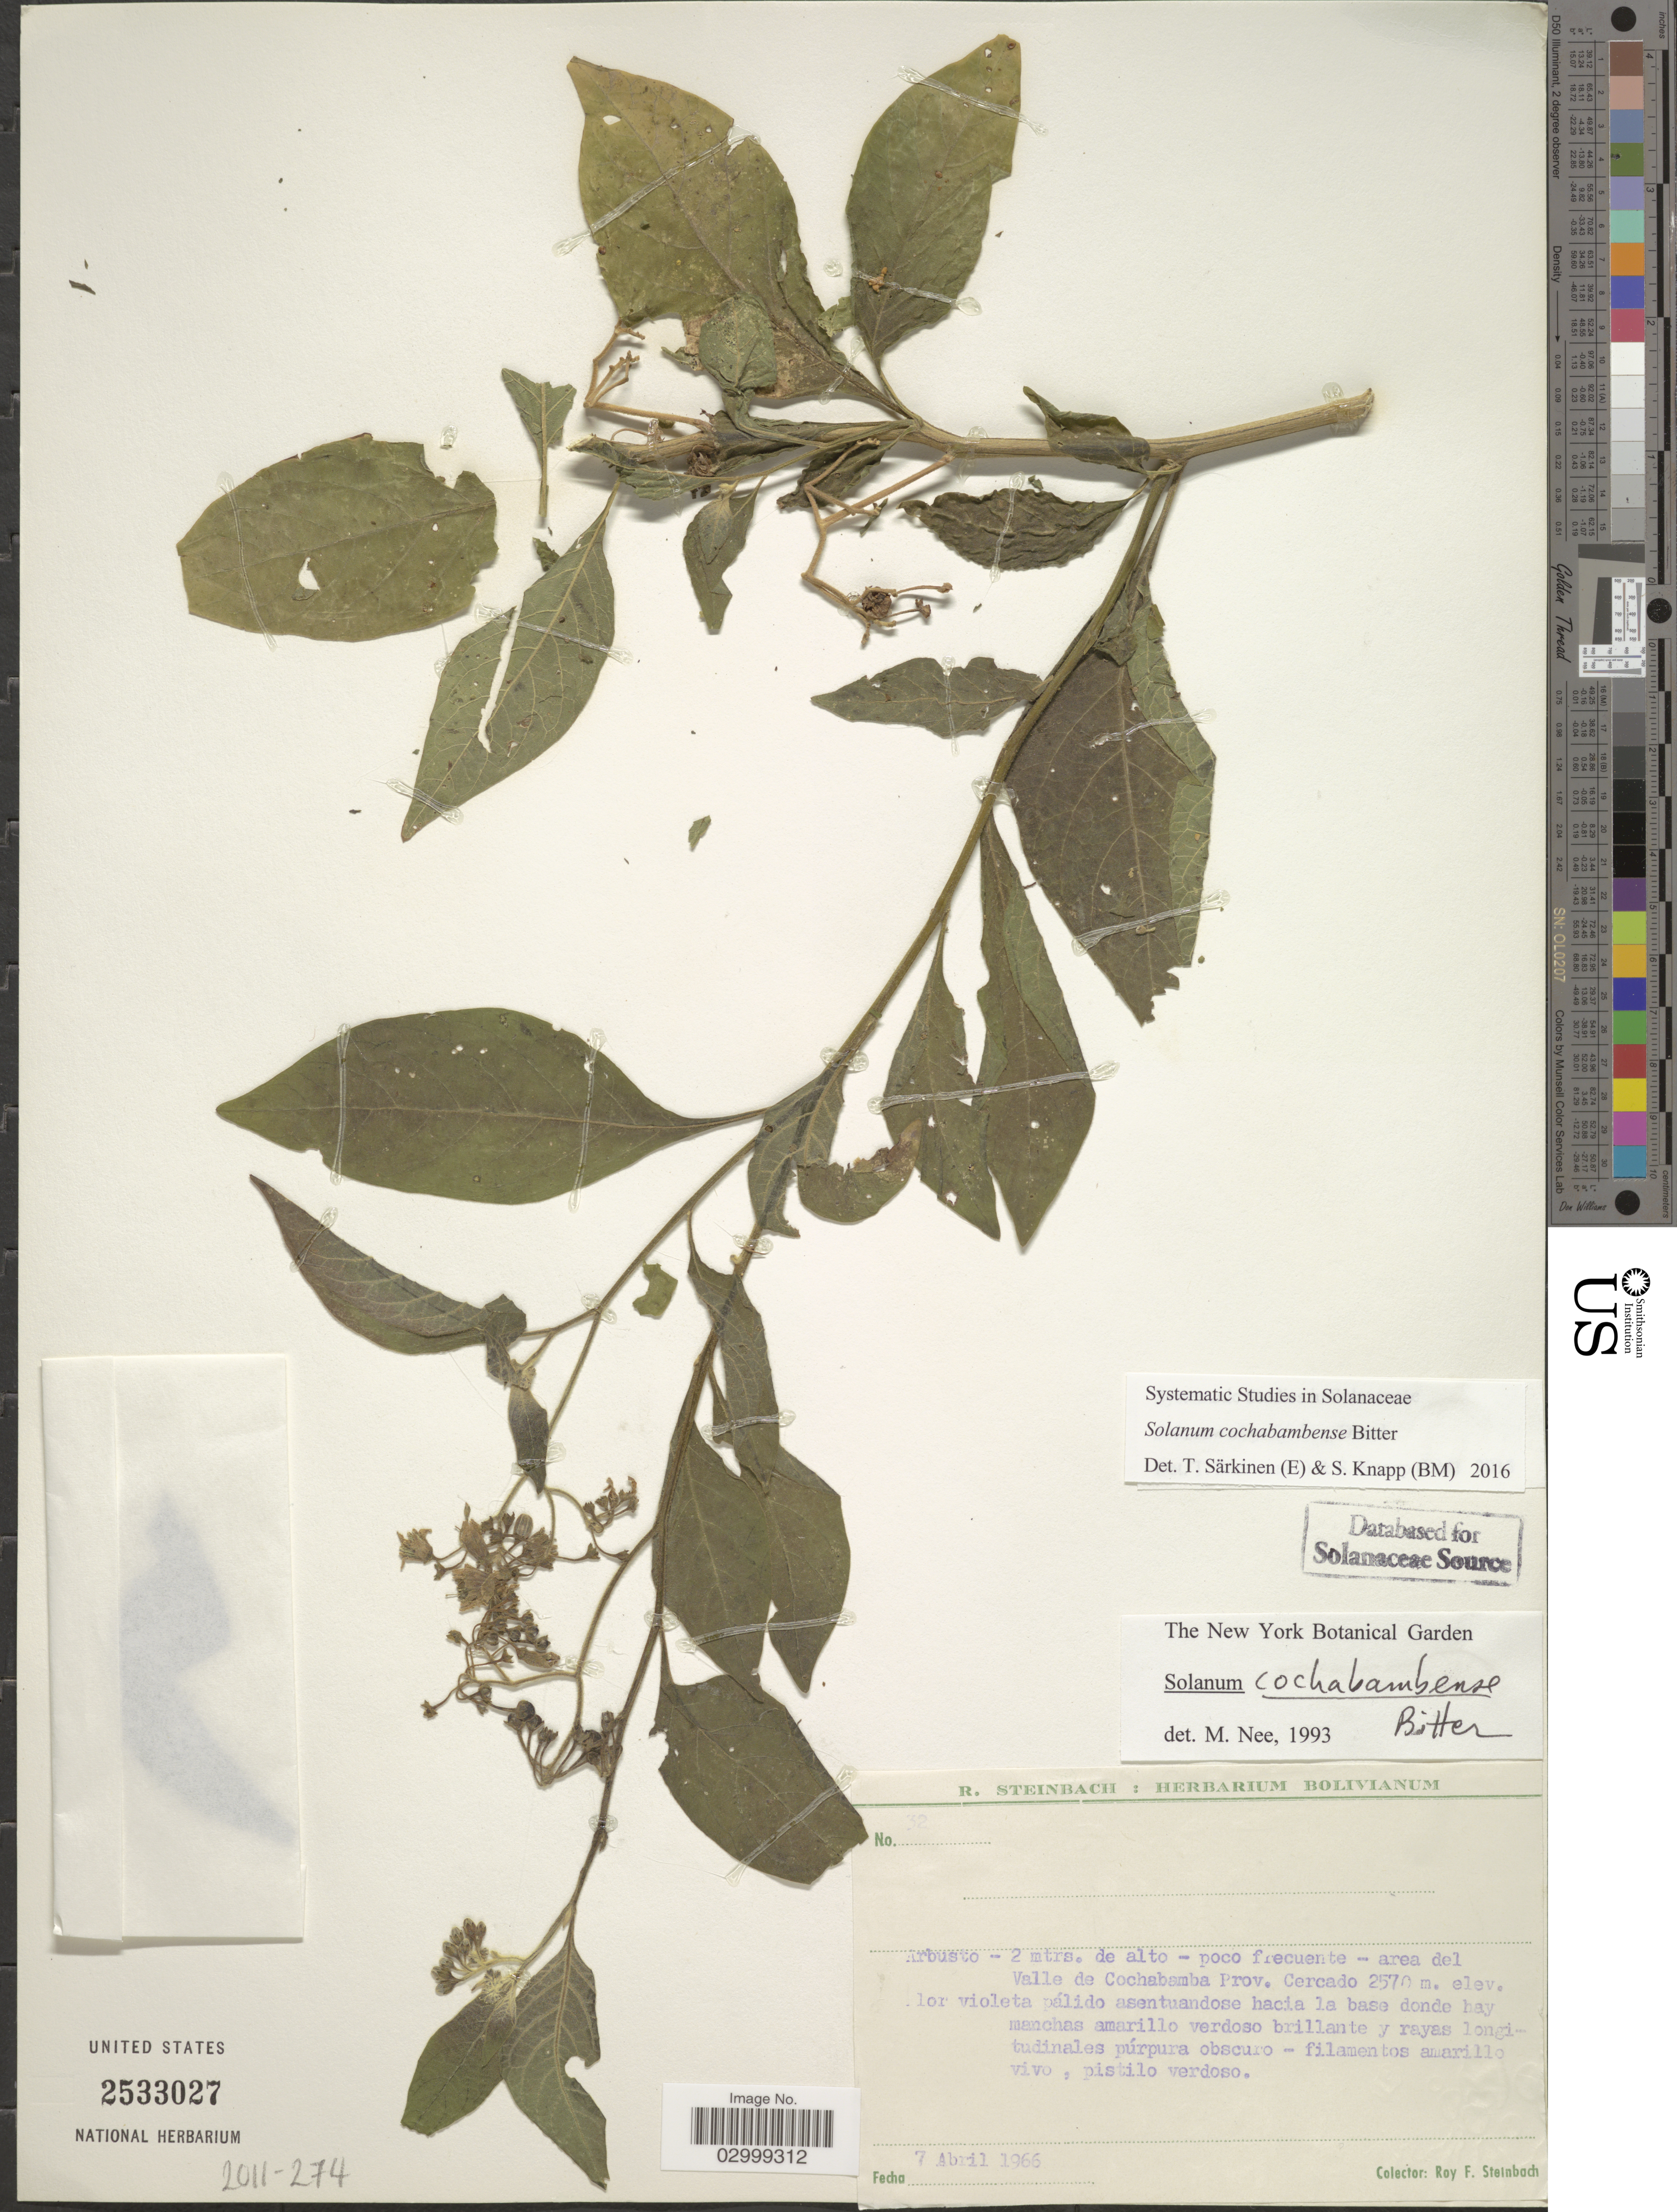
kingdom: Plantae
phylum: Tracheophyta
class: Magnoliopsida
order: Solanales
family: Solanaceae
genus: Solanum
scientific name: Solanum cochabambense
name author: Bitter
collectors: R. F. Steinbach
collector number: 32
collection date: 1966-04-07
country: Bolivia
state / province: Cochabamba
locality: Valle de Cochabamba, Prov. Cercado.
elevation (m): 2570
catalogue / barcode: US 2533027